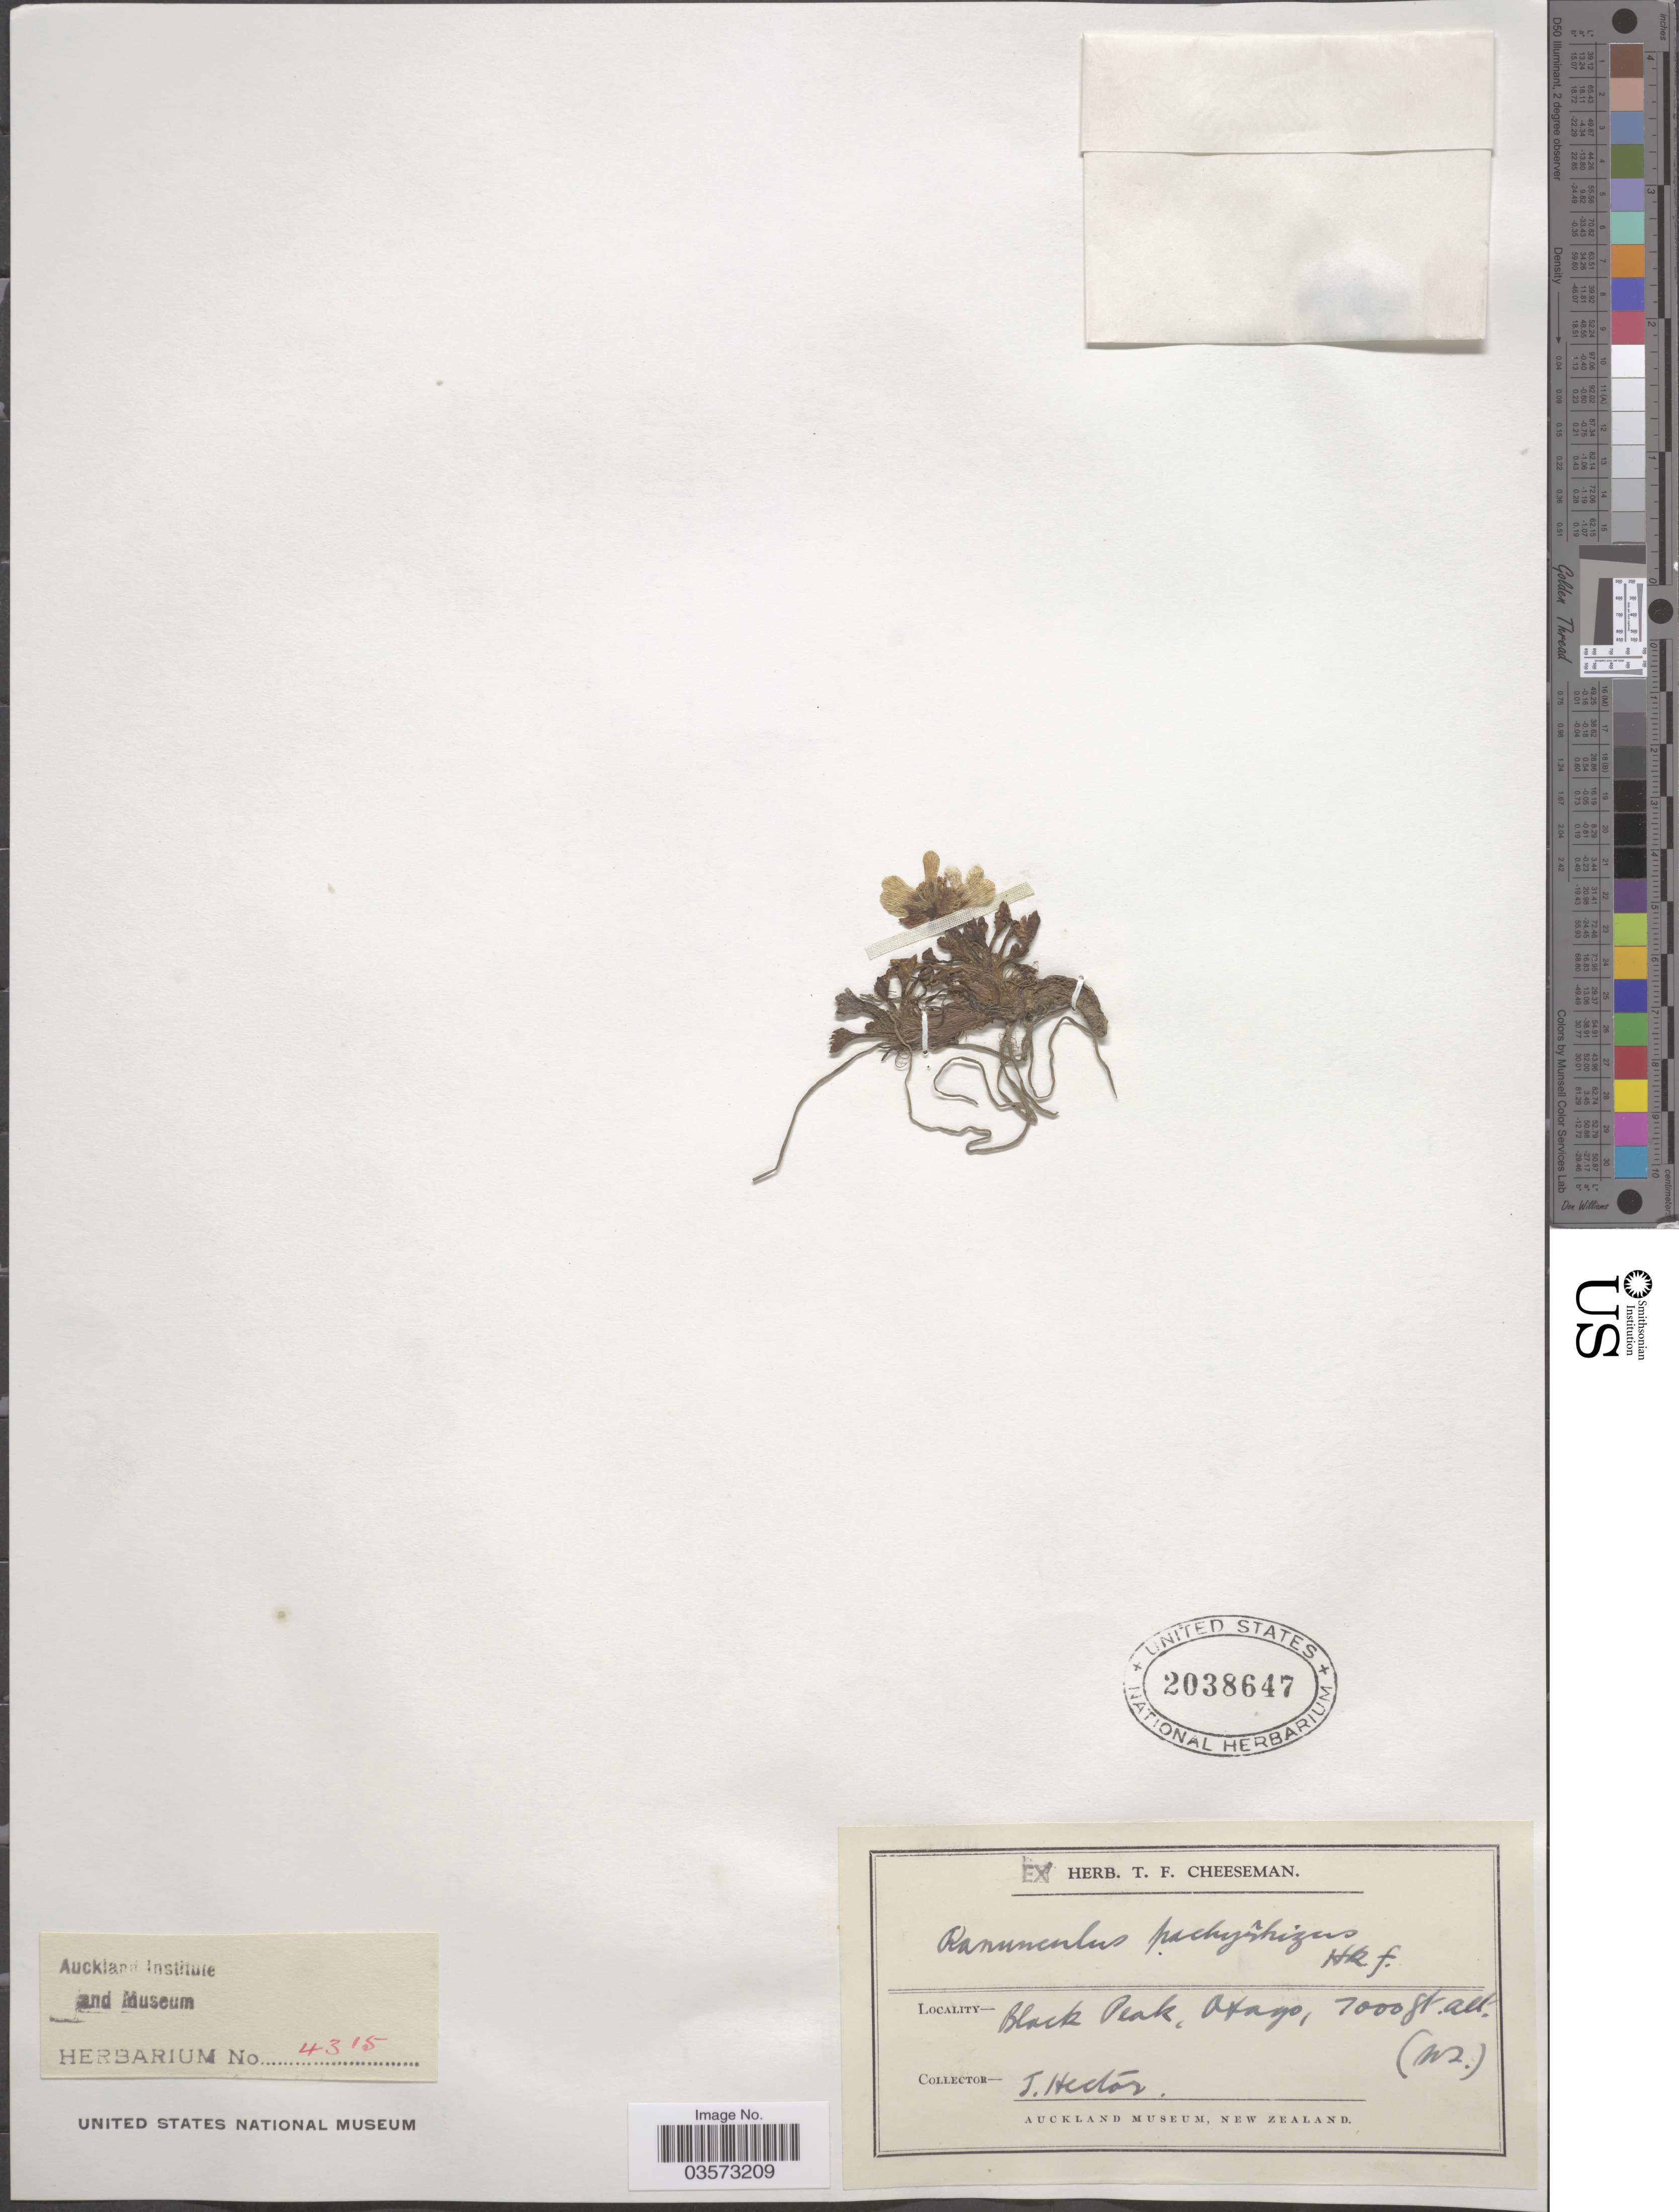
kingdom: Plantae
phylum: Tracheophyta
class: Magnoliopsida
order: Ranunculales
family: Ranunculaceae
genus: Ranunculus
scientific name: Ranunculus pachyrrhizus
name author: Hook. f.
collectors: J. Hector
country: New Zealand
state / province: Otago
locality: Black Peak, Otago.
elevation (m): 2134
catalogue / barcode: US 2038647